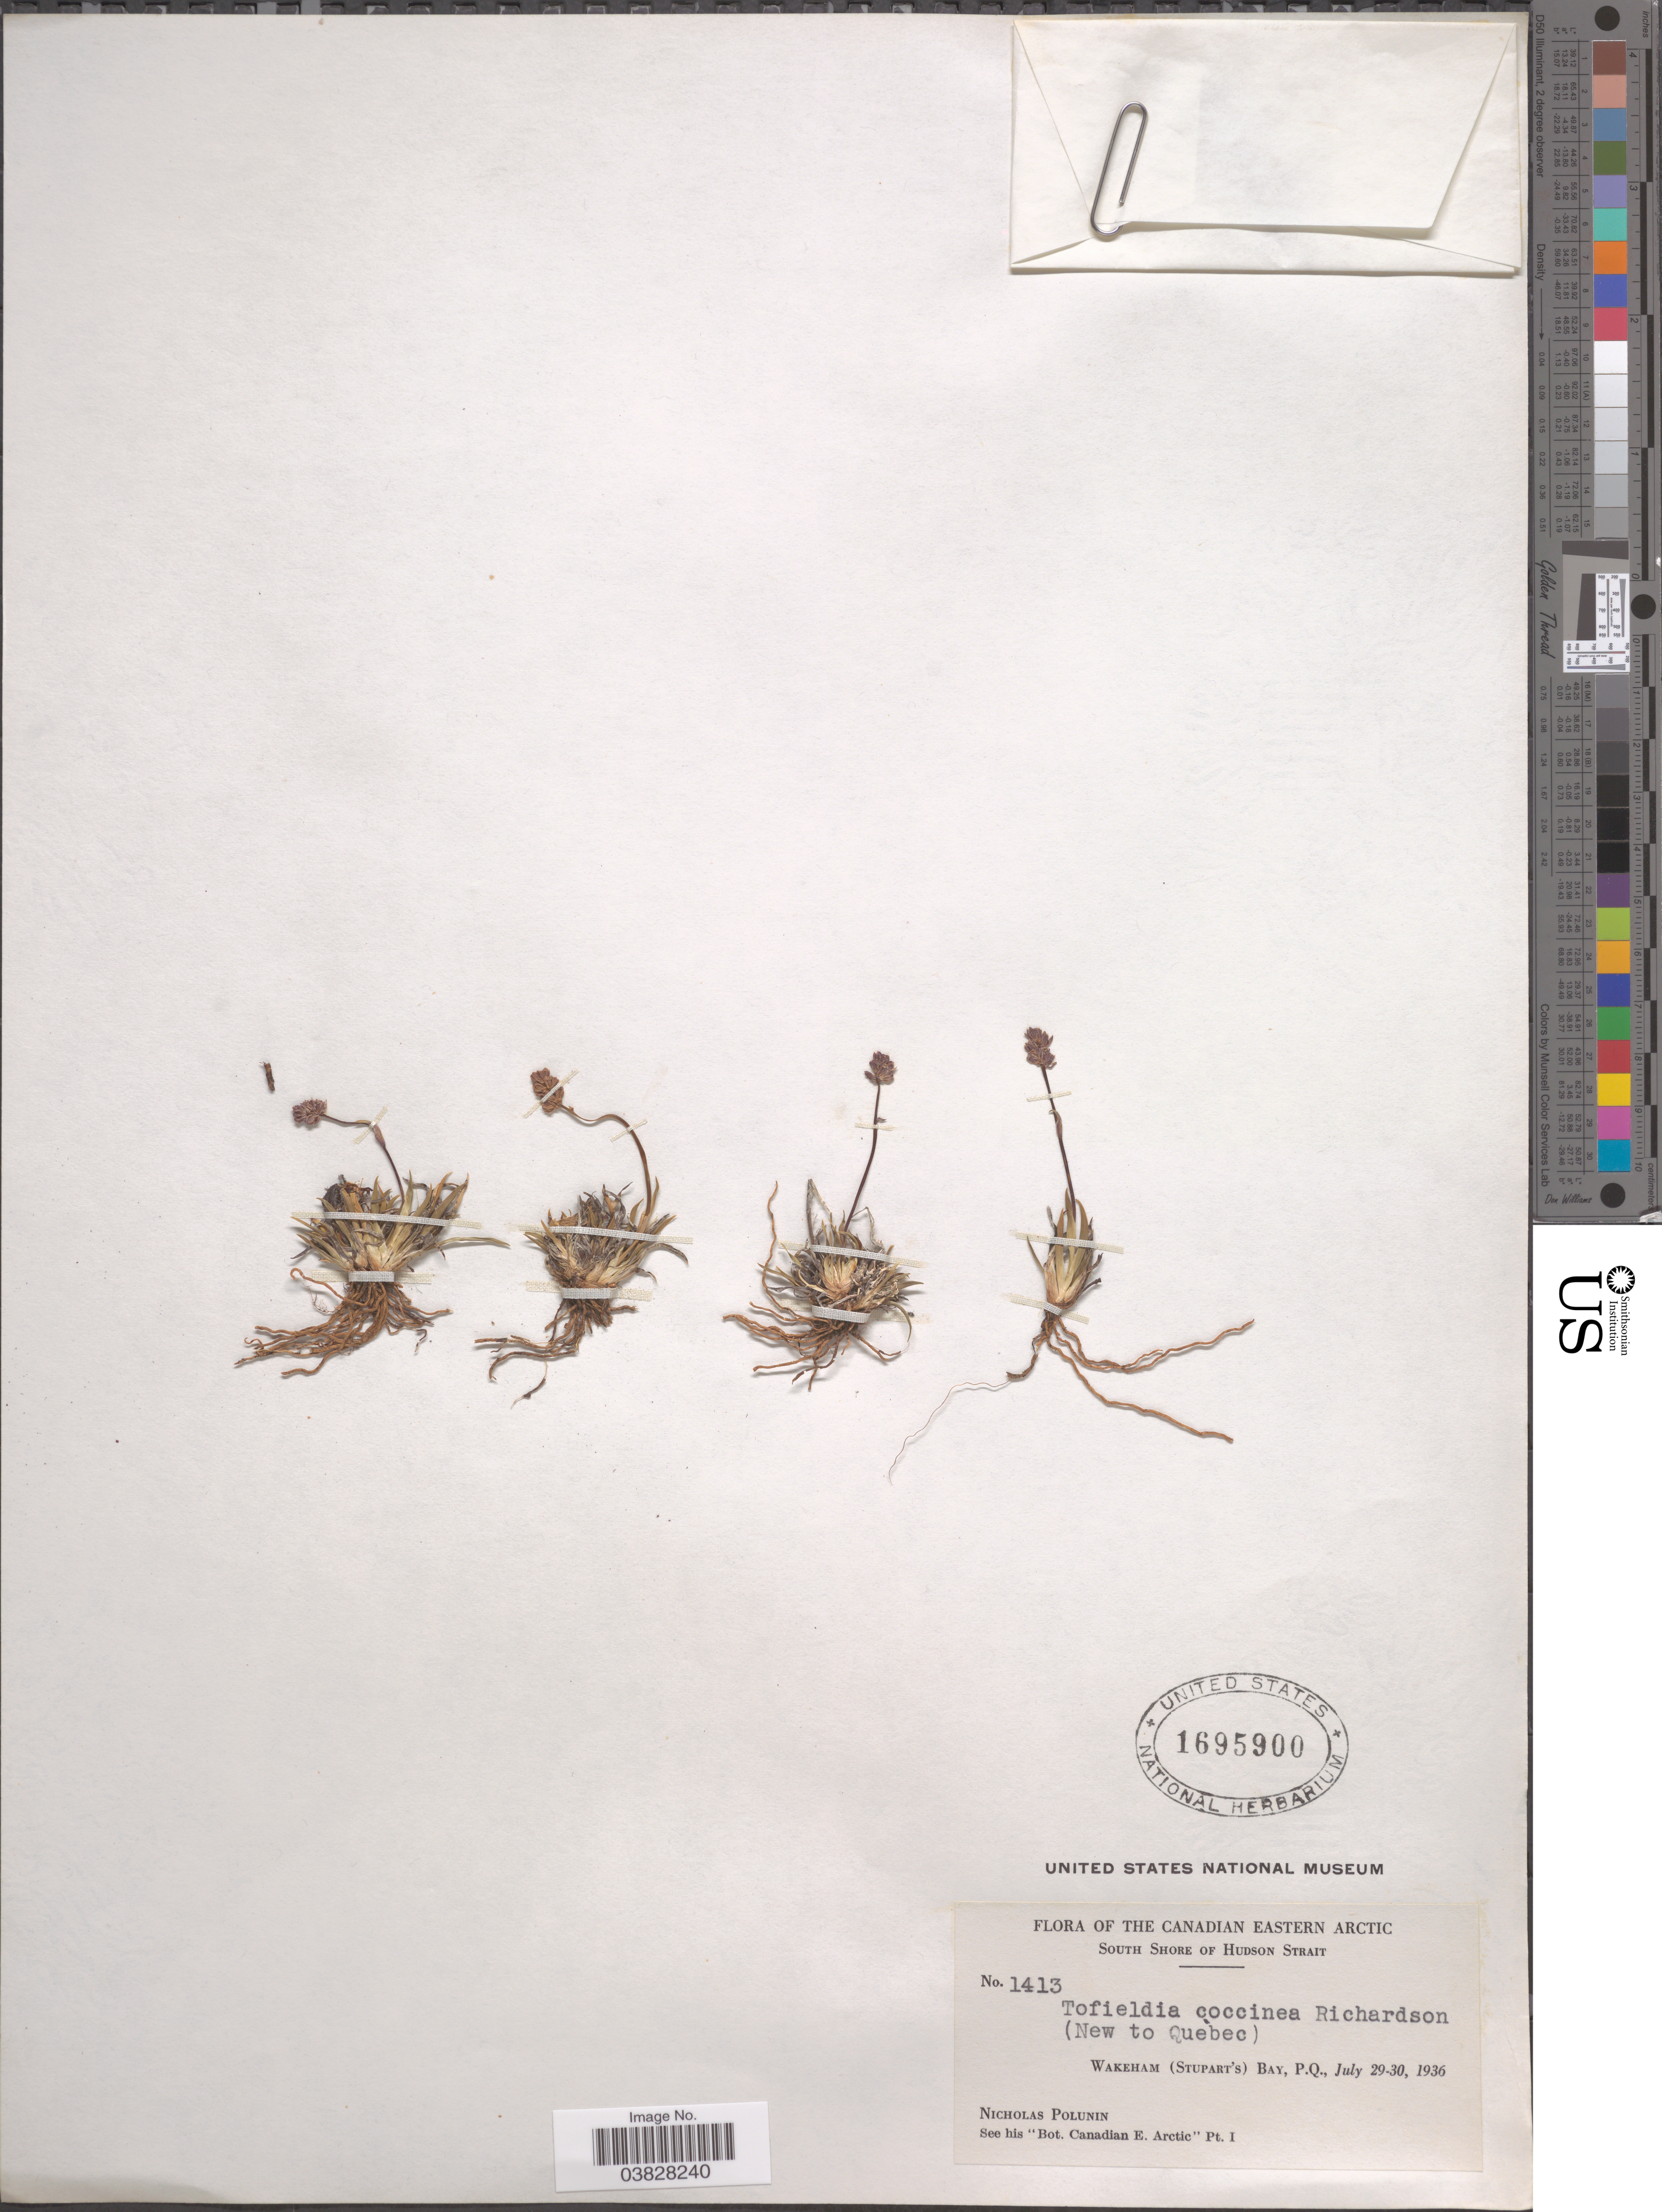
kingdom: Plantae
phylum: Tracheophyta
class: Liliopsida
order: Alismatales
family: Tofieldiaceae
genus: Tofieldia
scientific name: Tofieldia coccinea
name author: Richardson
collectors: N. V. Polunin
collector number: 1413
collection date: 1936-07-29/1936-07-30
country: Canada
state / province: Quebec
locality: The Canadian Eastern Arctic. South Shore of Hudson Strait. Wakeham (Stupart's) Bay, P.Q.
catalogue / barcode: US 1695900